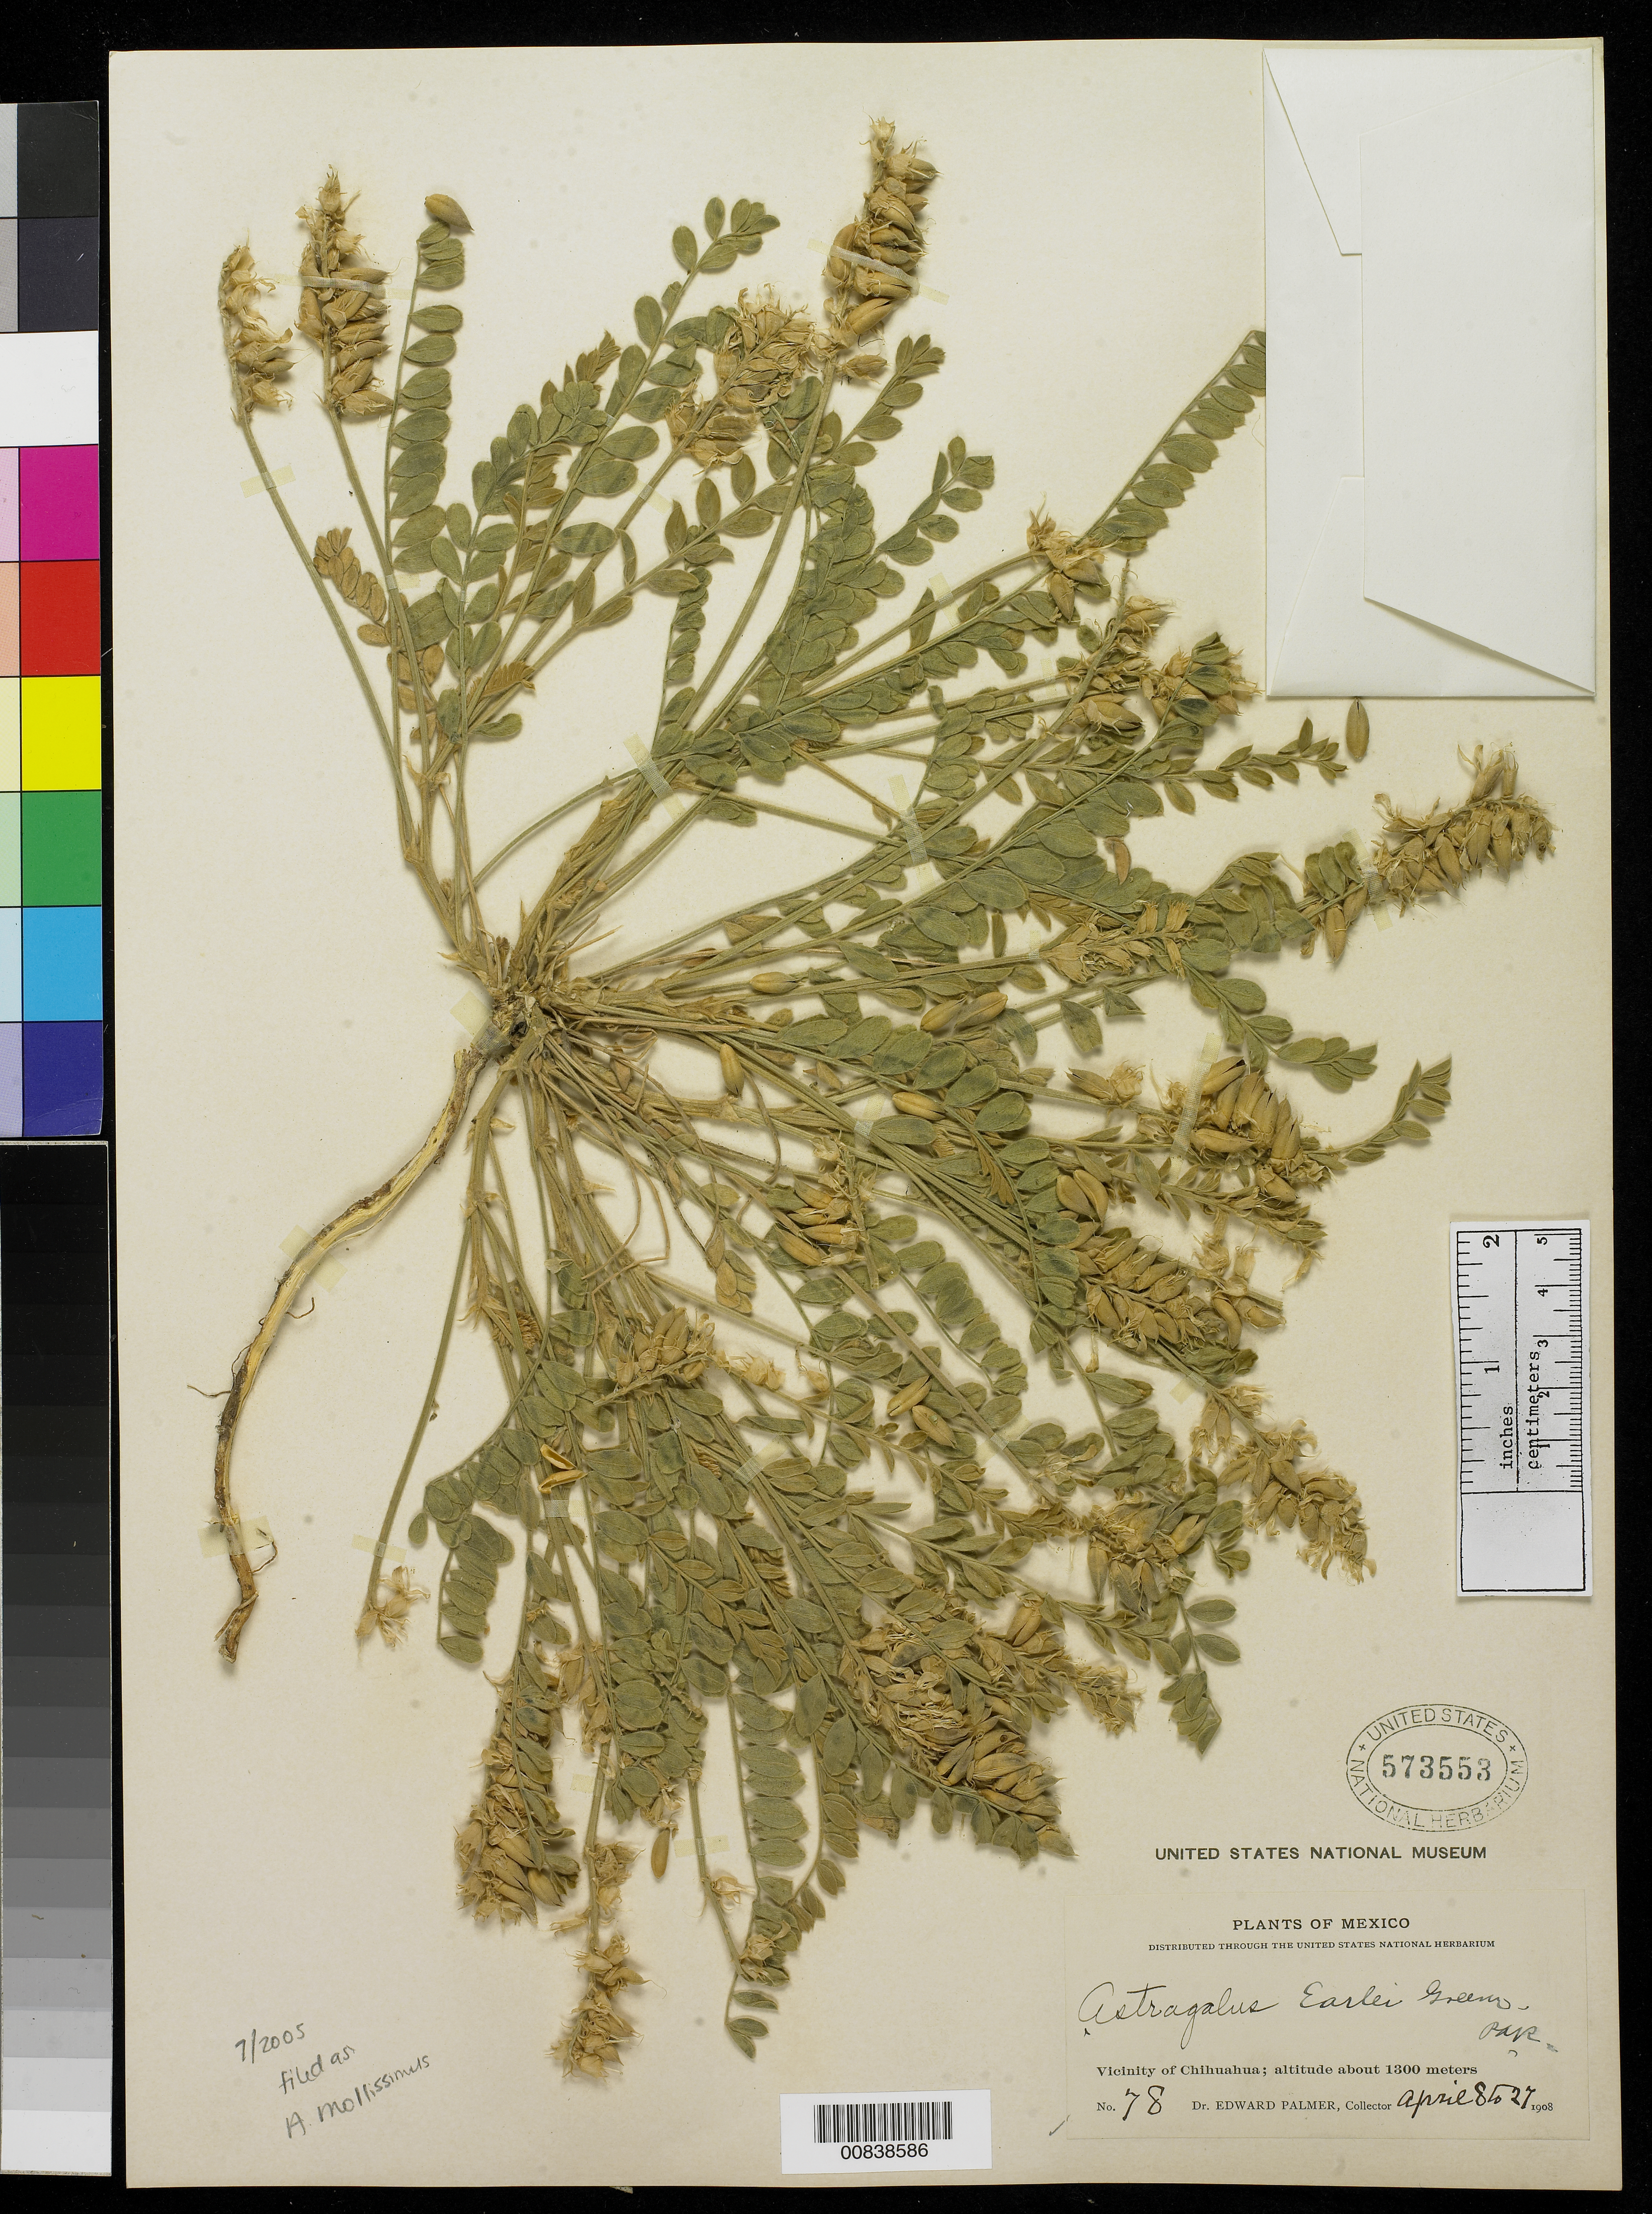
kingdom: Plantae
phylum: Tracheophyta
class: Magnoliopsida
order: Fabales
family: Fabaceae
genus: Astragalus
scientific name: Astragalus mollissimus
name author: Torr.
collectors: E. Palmer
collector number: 78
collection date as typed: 08 Apr 1908 to 27 Apr 1908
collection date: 1908-04-08/1908-04-27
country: Mexico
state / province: Chihuahua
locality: Vicinity of Chihuahua.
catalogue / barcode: US 573553